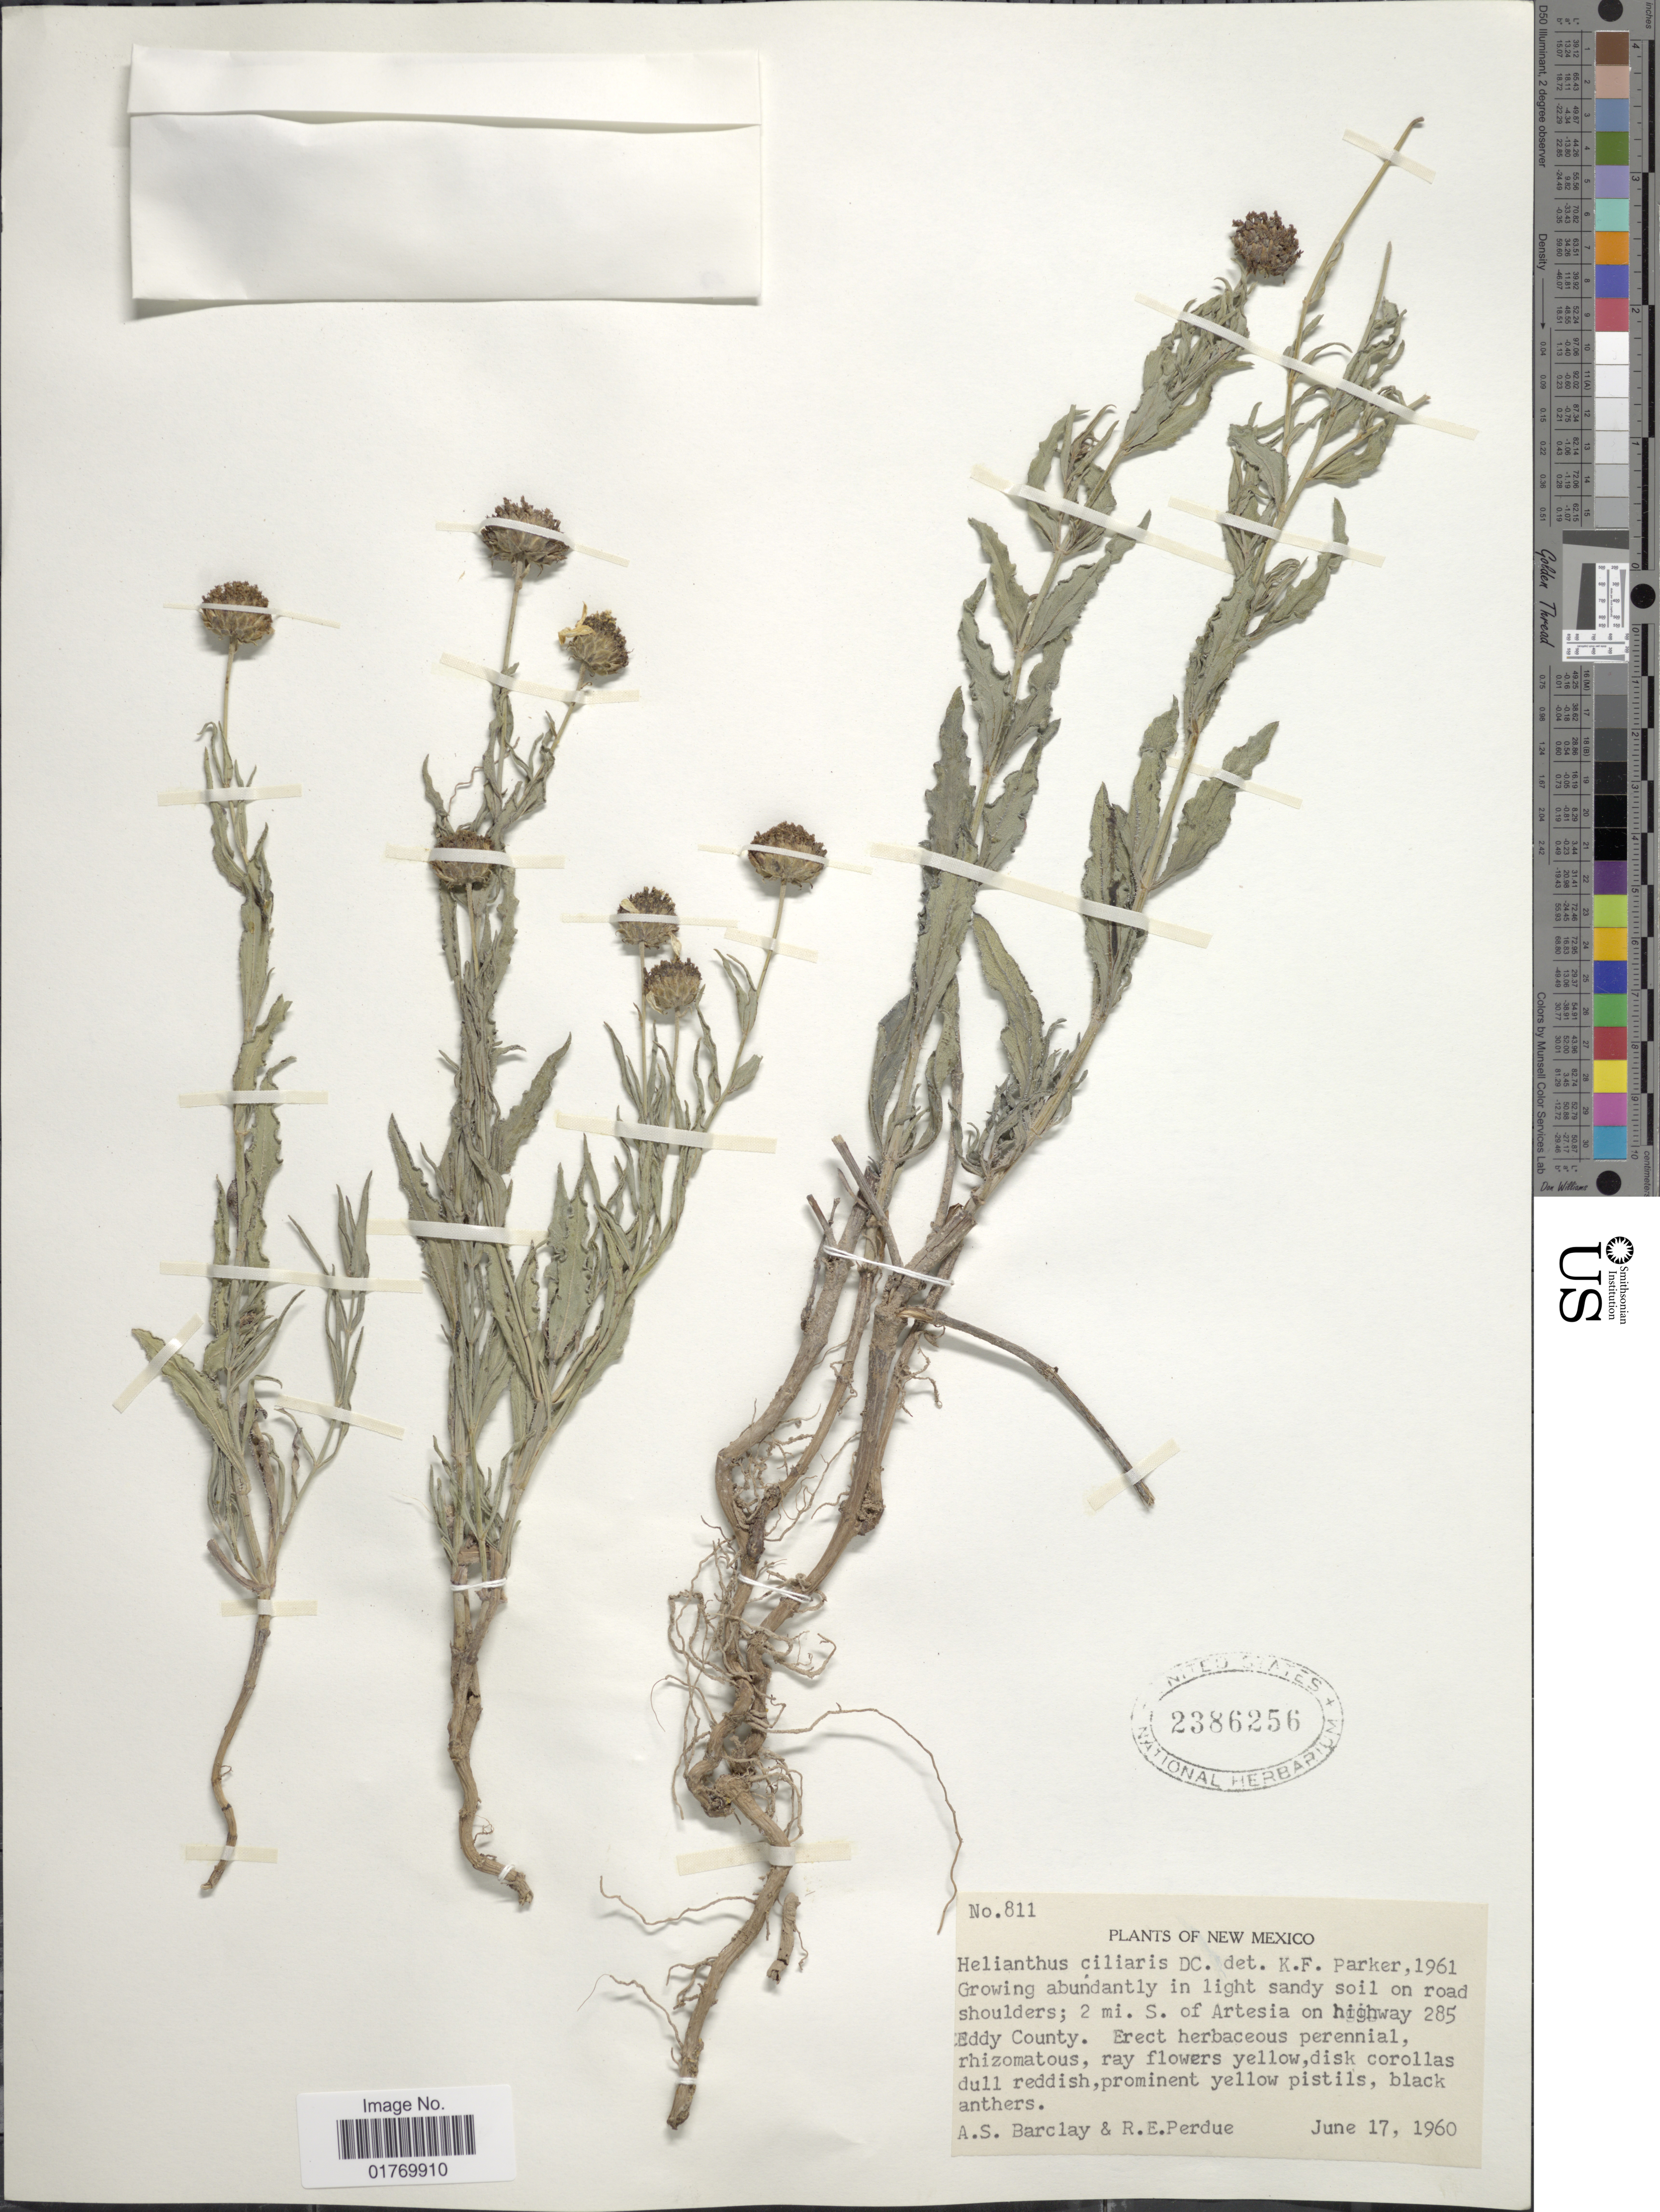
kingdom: Plantae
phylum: Tracheophyta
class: Magnoliopsida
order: Asterales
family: Asteraceae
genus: Helianthus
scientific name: Helianthus ciliaris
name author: DC.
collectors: A. S. Barclay & R. E. Perdue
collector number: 811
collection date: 1960-06-17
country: United States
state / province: New Mexico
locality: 2 mi. S. of Artesia on highway 285 Eddy County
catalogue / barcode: US 2386256